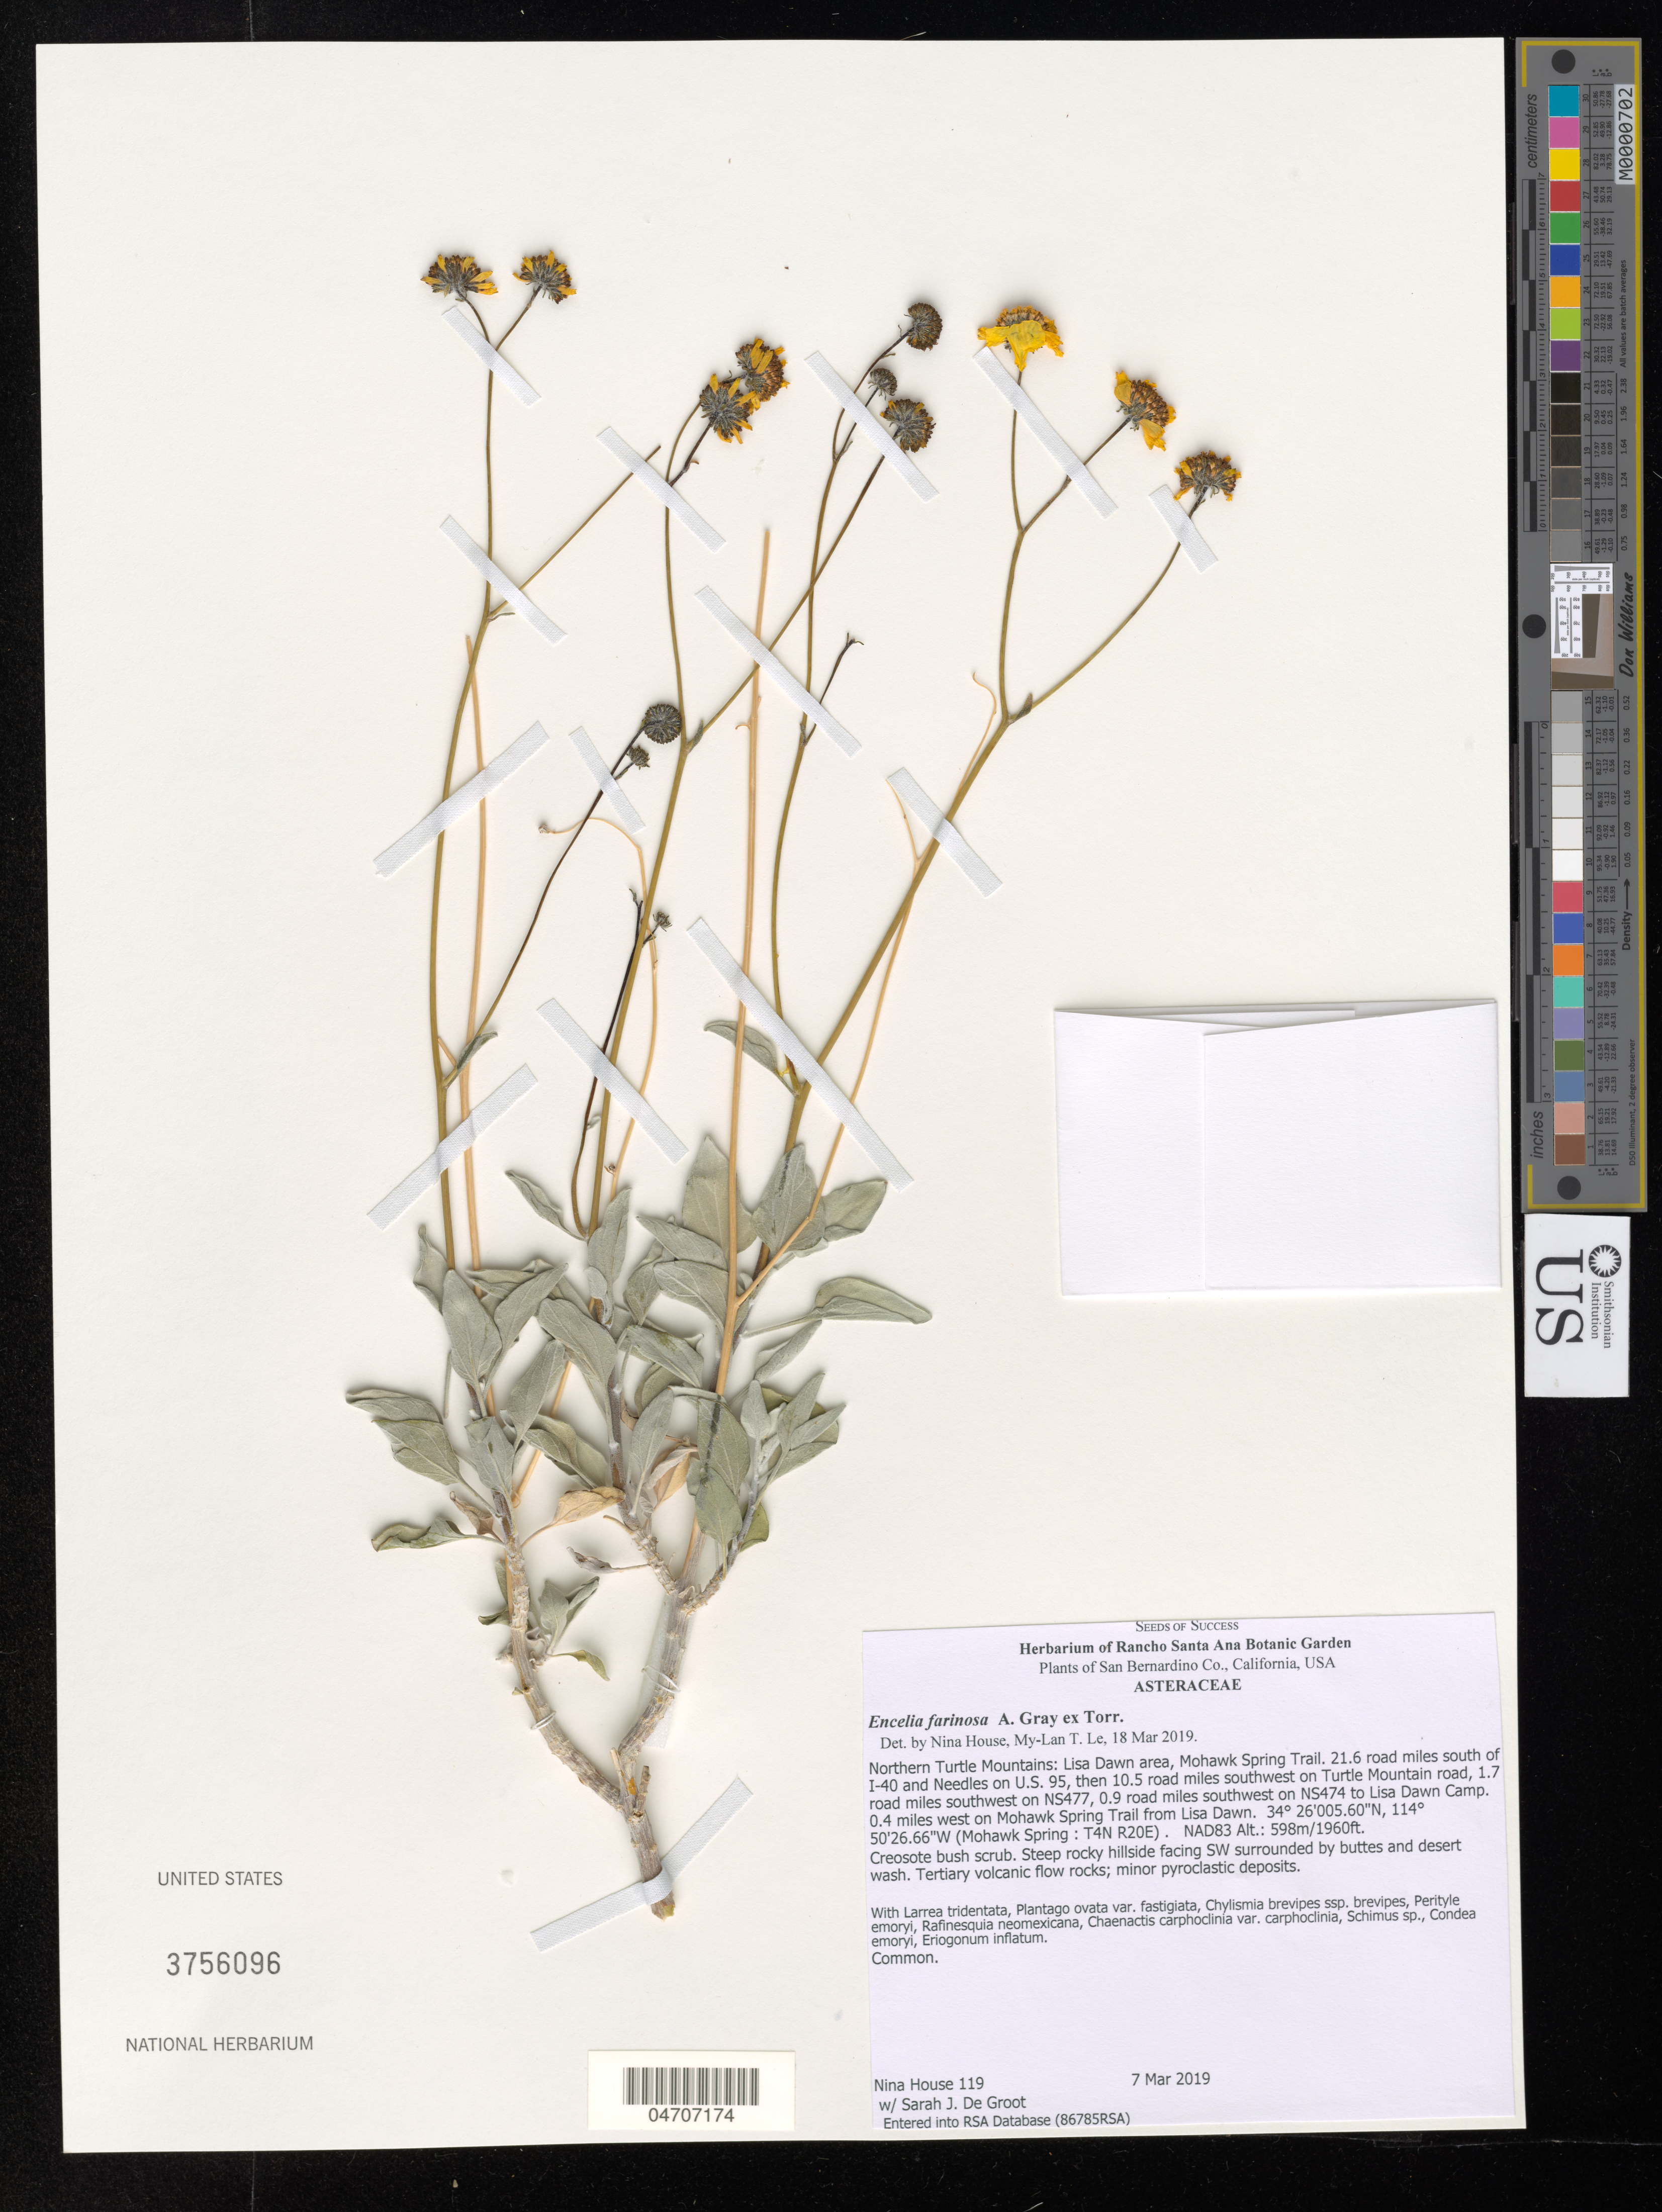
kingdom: Plantae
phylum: Tracheophyta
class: Magnoliopsida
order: Asterales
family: Asteraceae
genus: Encelia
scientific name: Encelia farinosa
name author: A. Gray ex Torr. in Emory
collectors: N. House & S. De Groot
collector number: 119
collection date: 2019-03-07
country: United States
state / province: California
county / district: San Bernardino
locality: San Bernardino Co. Northern Turtle Mountains: Lisa Dawn area, Mohawk Spring Trail. 21.6 road miles south of I-40 and Needles on U.S. 95, then 10.5 road miles southwest on Turtle Mountain road, 1.7 road miles southwest on NS477, 0.9 road miles southwest on NS474 to Lisa Dawn Camp. 0.4 miles west on Mohawk Spring Trail from Lisa Dawn. (Mohawk Spring: T4N R20E). NAD83.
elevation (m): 598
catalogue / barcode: US 3756096